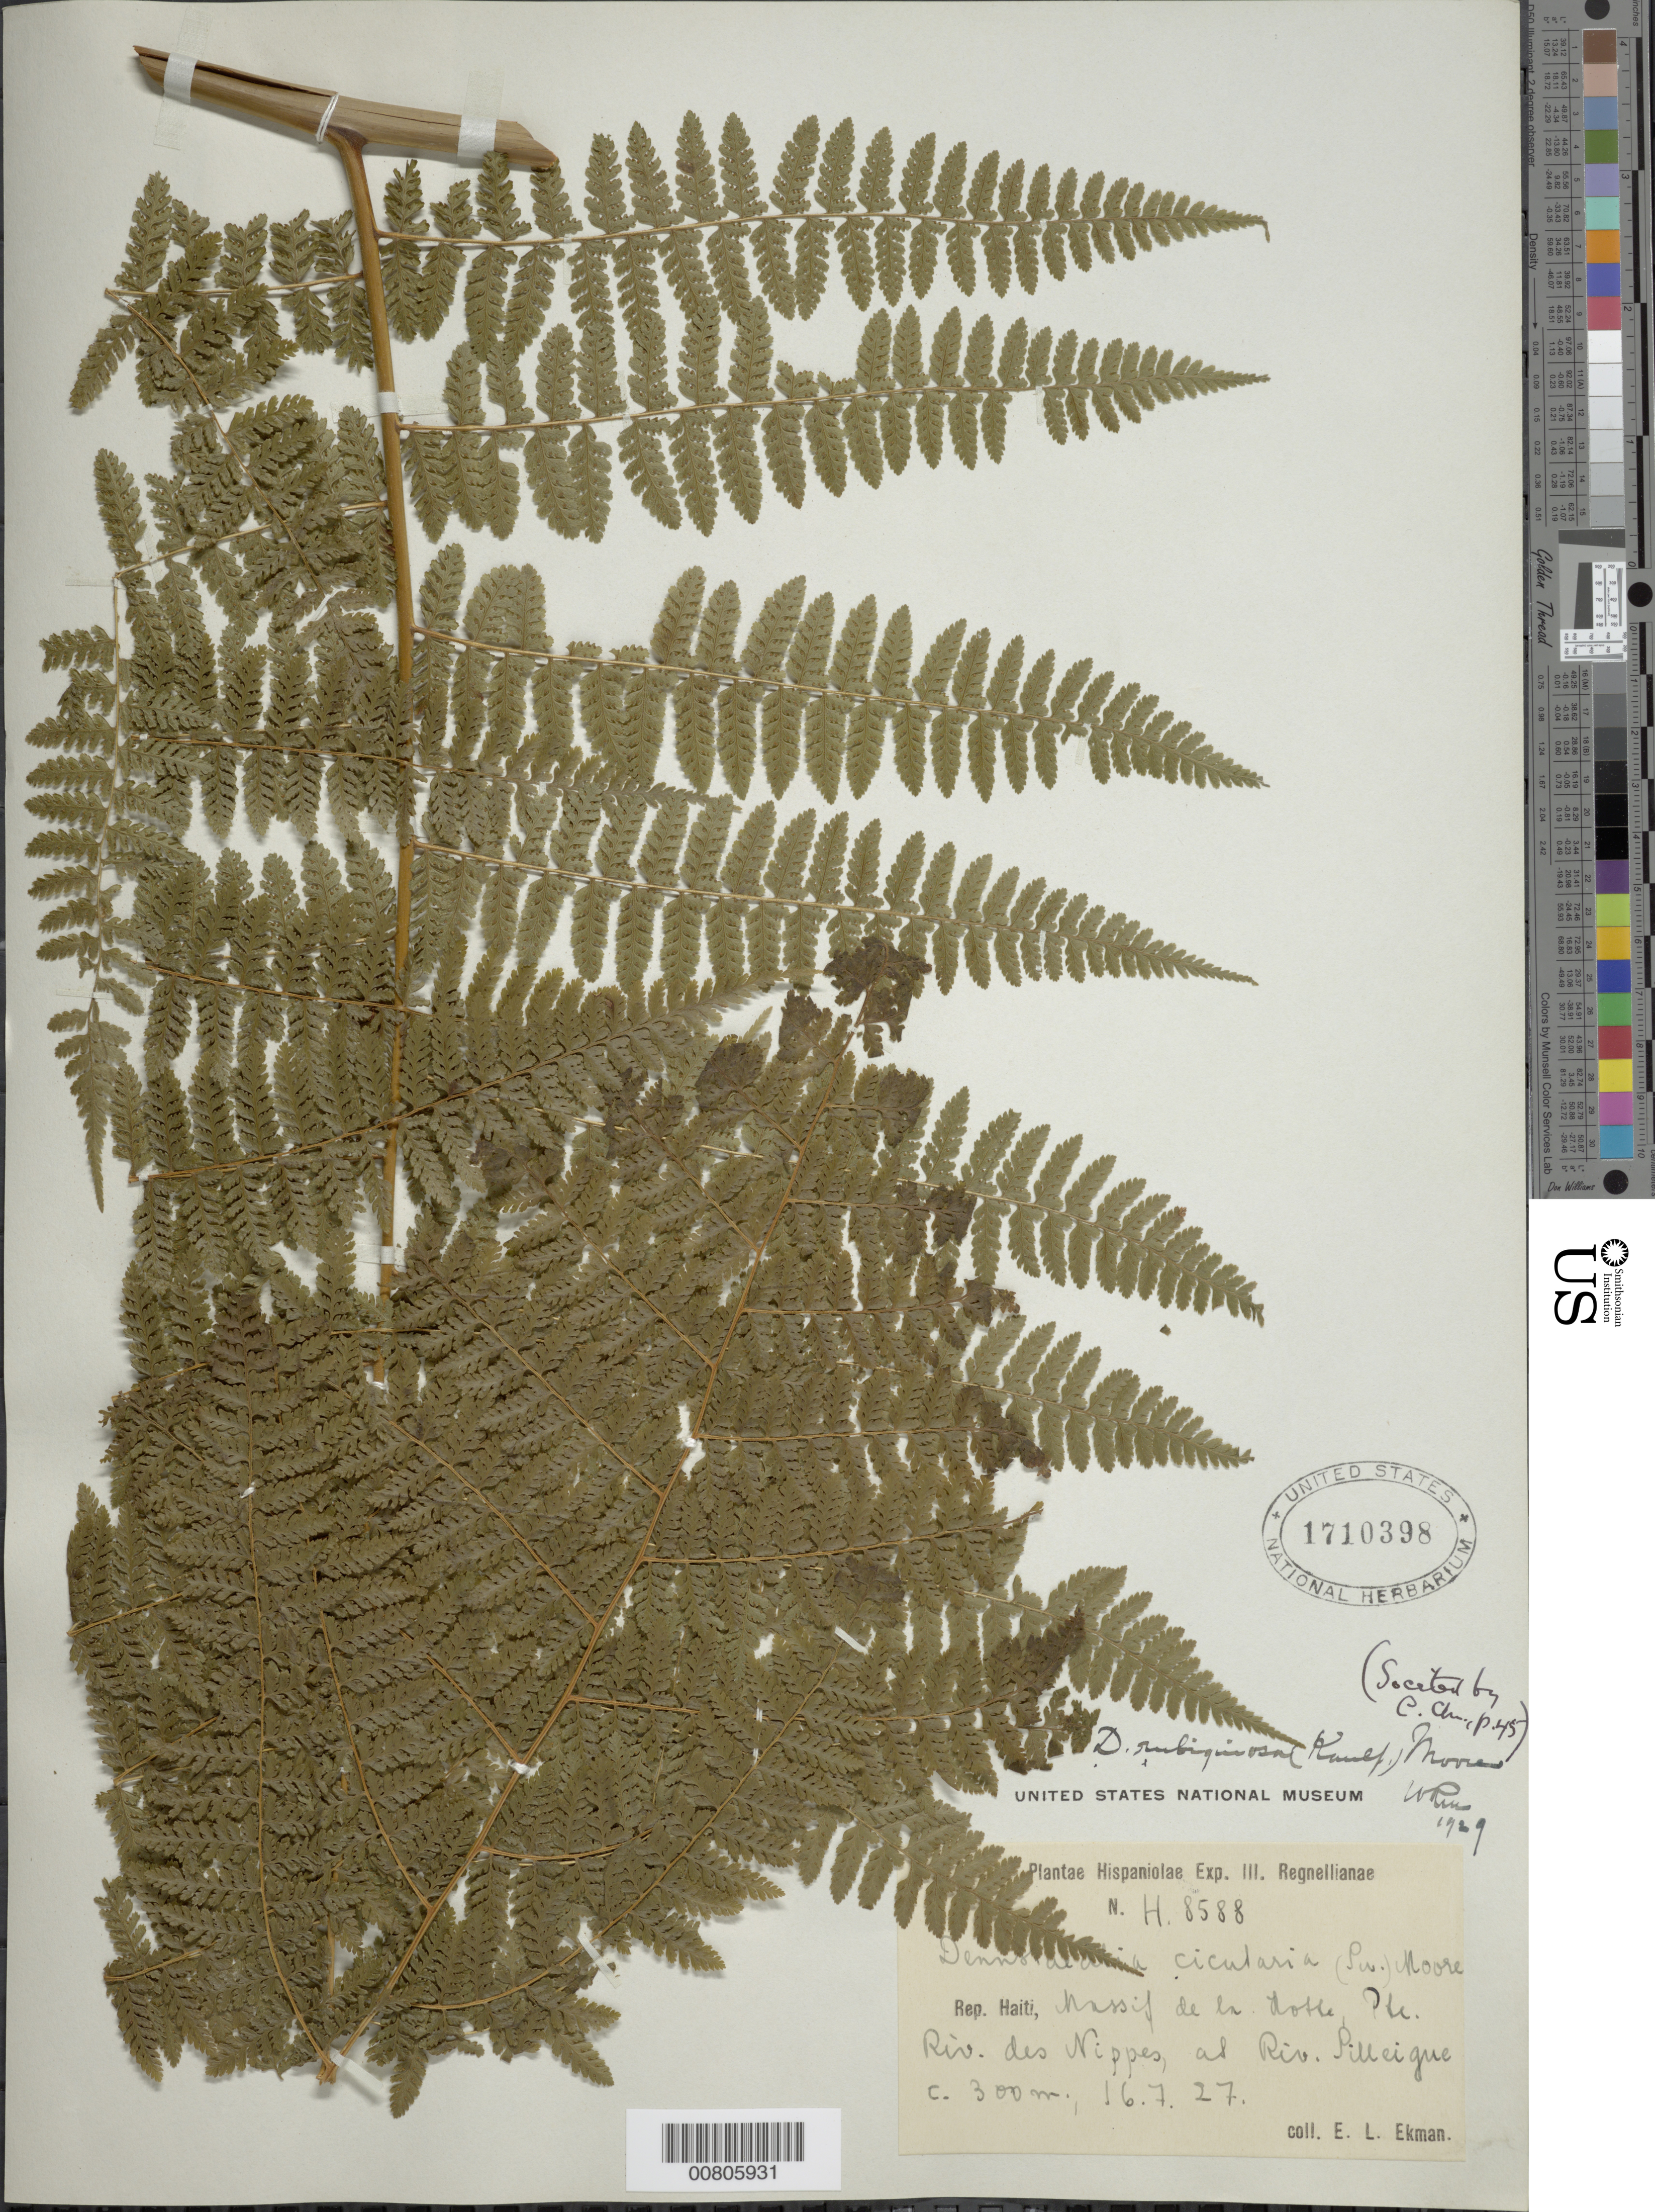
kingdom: Plantae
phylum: Tracheophyta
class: Polypodiopsida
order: Polypodiales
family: Dennstaedtiaceae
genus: Dennstaedtia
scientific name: Dennstaedtia cicutaria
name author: (Sw.) T. Moore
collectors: E. L. Ekman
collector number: H 8588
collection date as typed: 16 Jul 1927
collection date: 1927-07-16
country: Haiti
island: Hispaniola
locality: Massif de la Hotte, Pte. Riv. Des Nippes, ab Riv. Silleigue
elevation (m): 300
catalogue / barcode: US 1710398